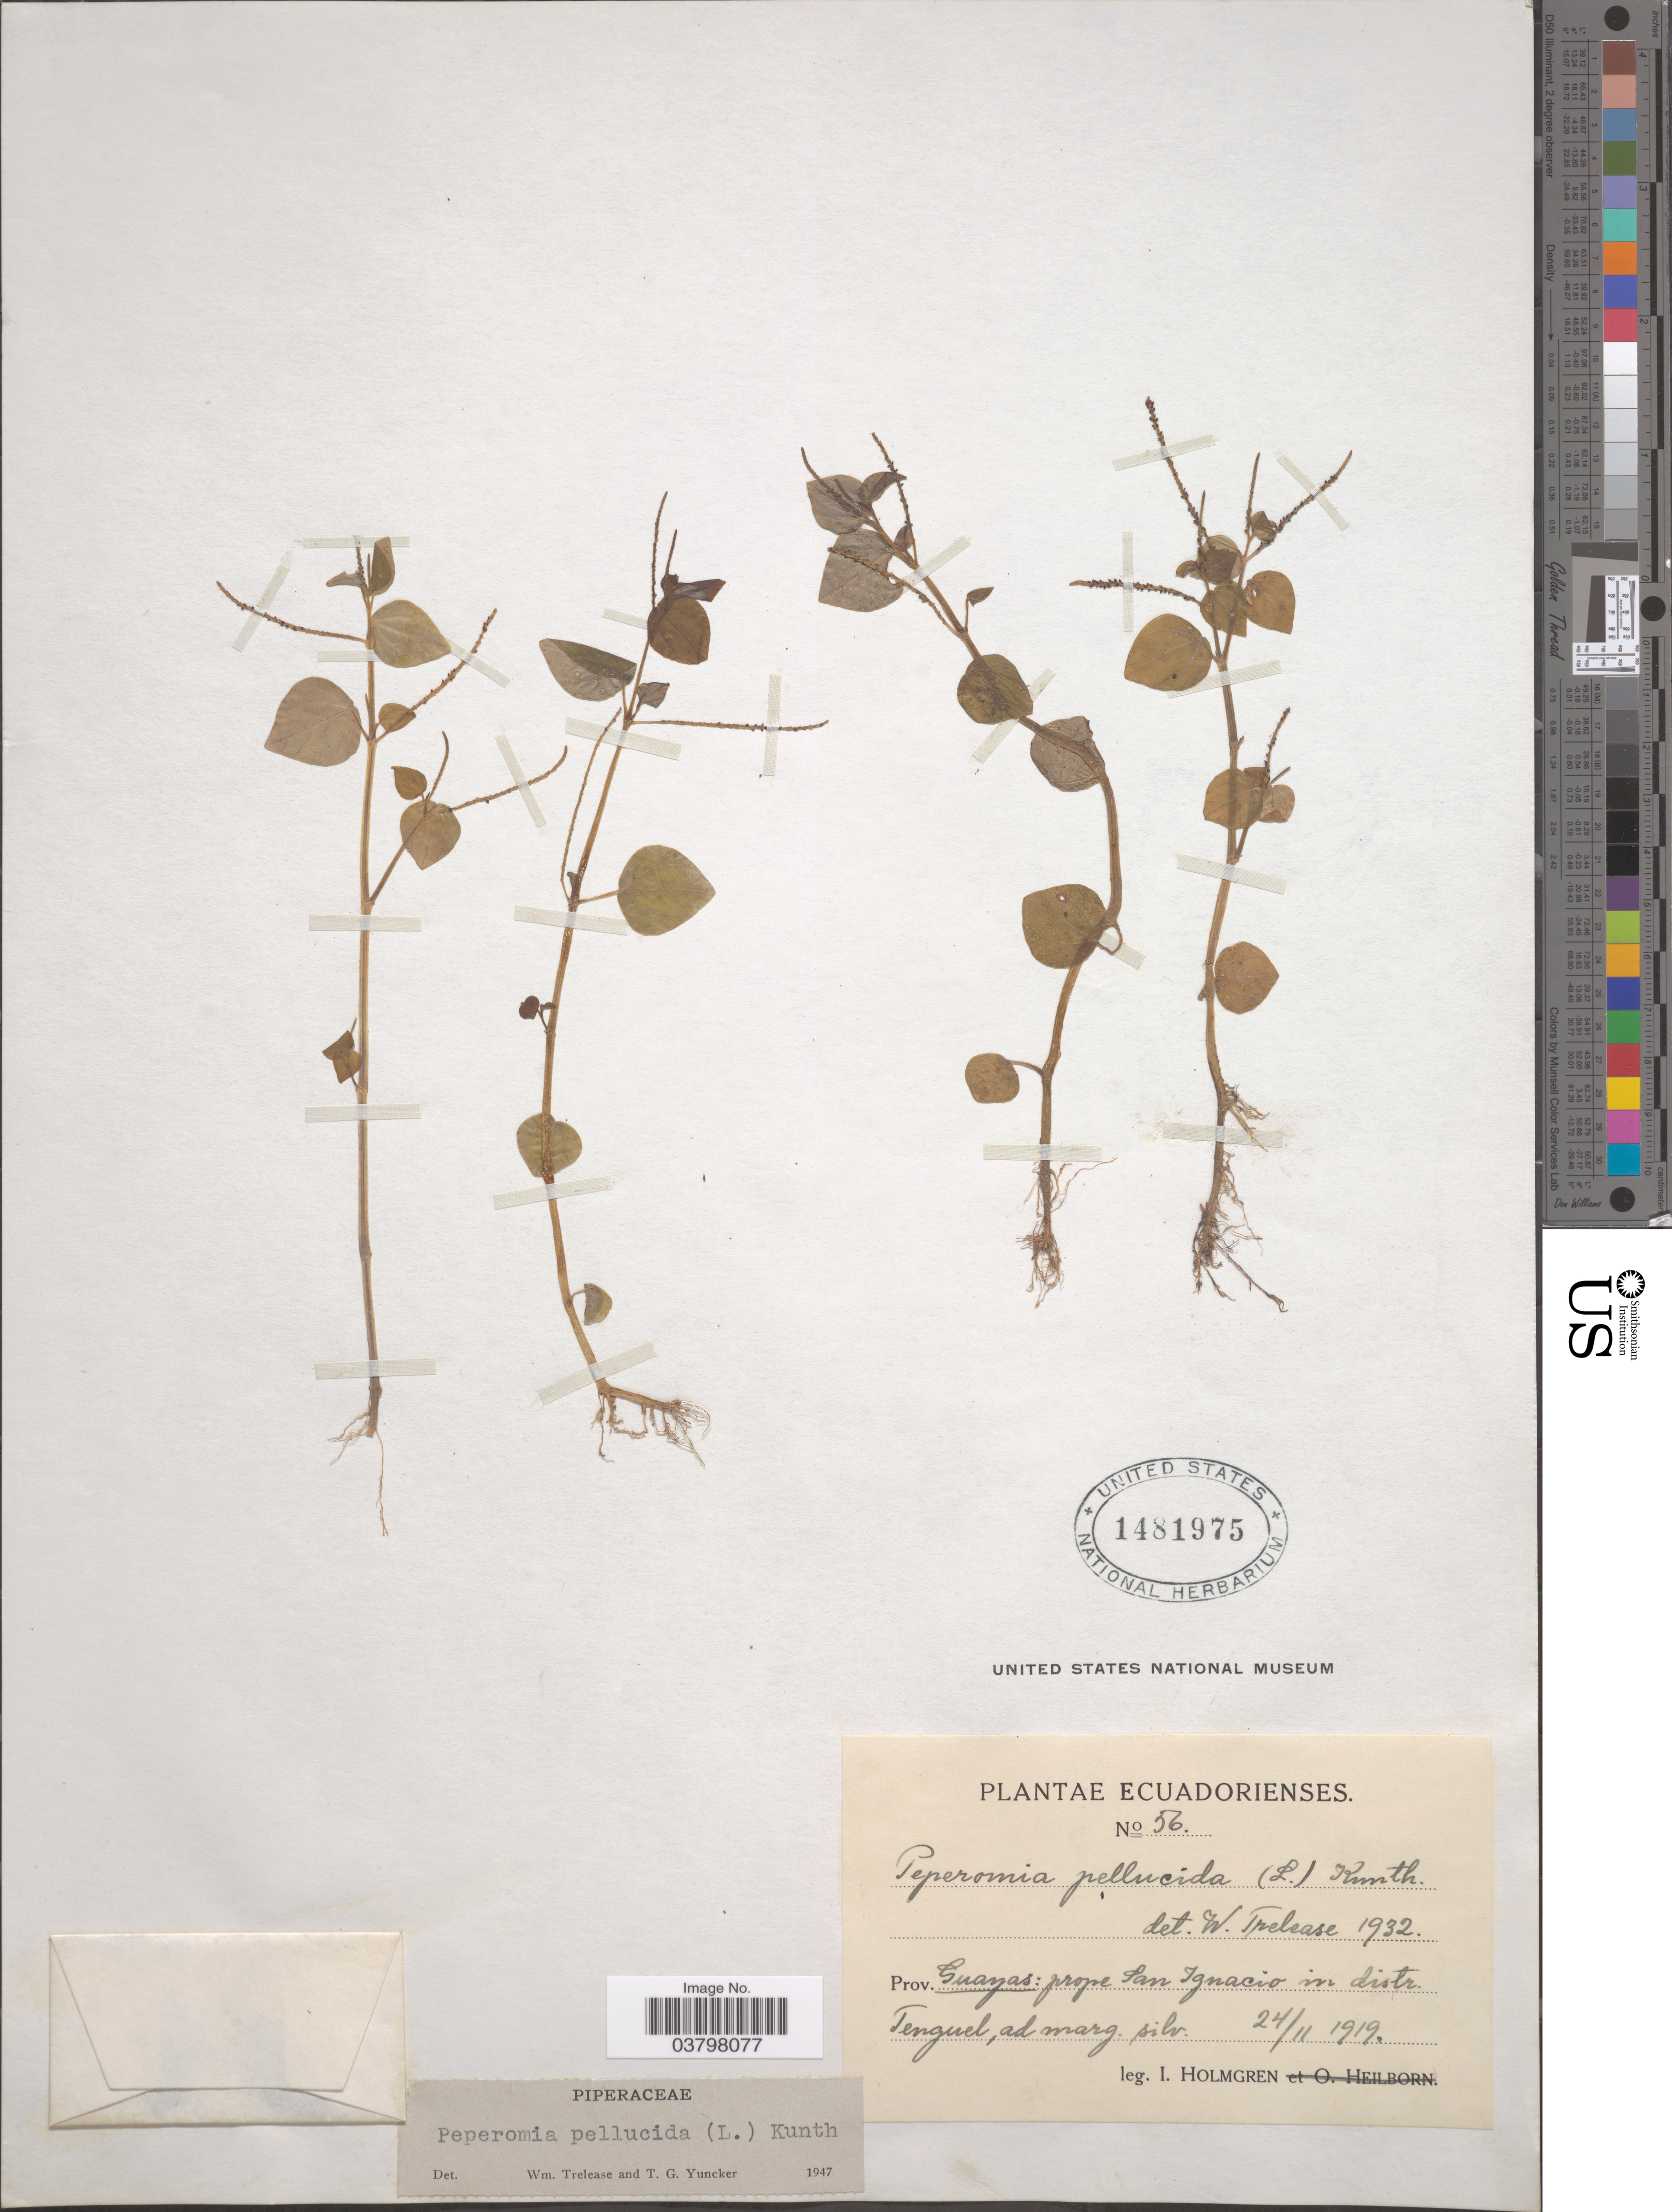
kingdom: Plantae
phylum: Tracheophyta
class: Magnoliopsida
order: Piperales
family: Piperaceae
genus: Peperomia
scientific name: Peperomia pellucida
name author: (L.) Kunth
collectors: I. Holmgren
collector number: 56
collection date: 1919-11-24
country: Ecuador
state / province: Guayas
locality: Prope San Ignacio in distr. Tenguel, ad marg. silv.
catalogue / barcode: US 1481975